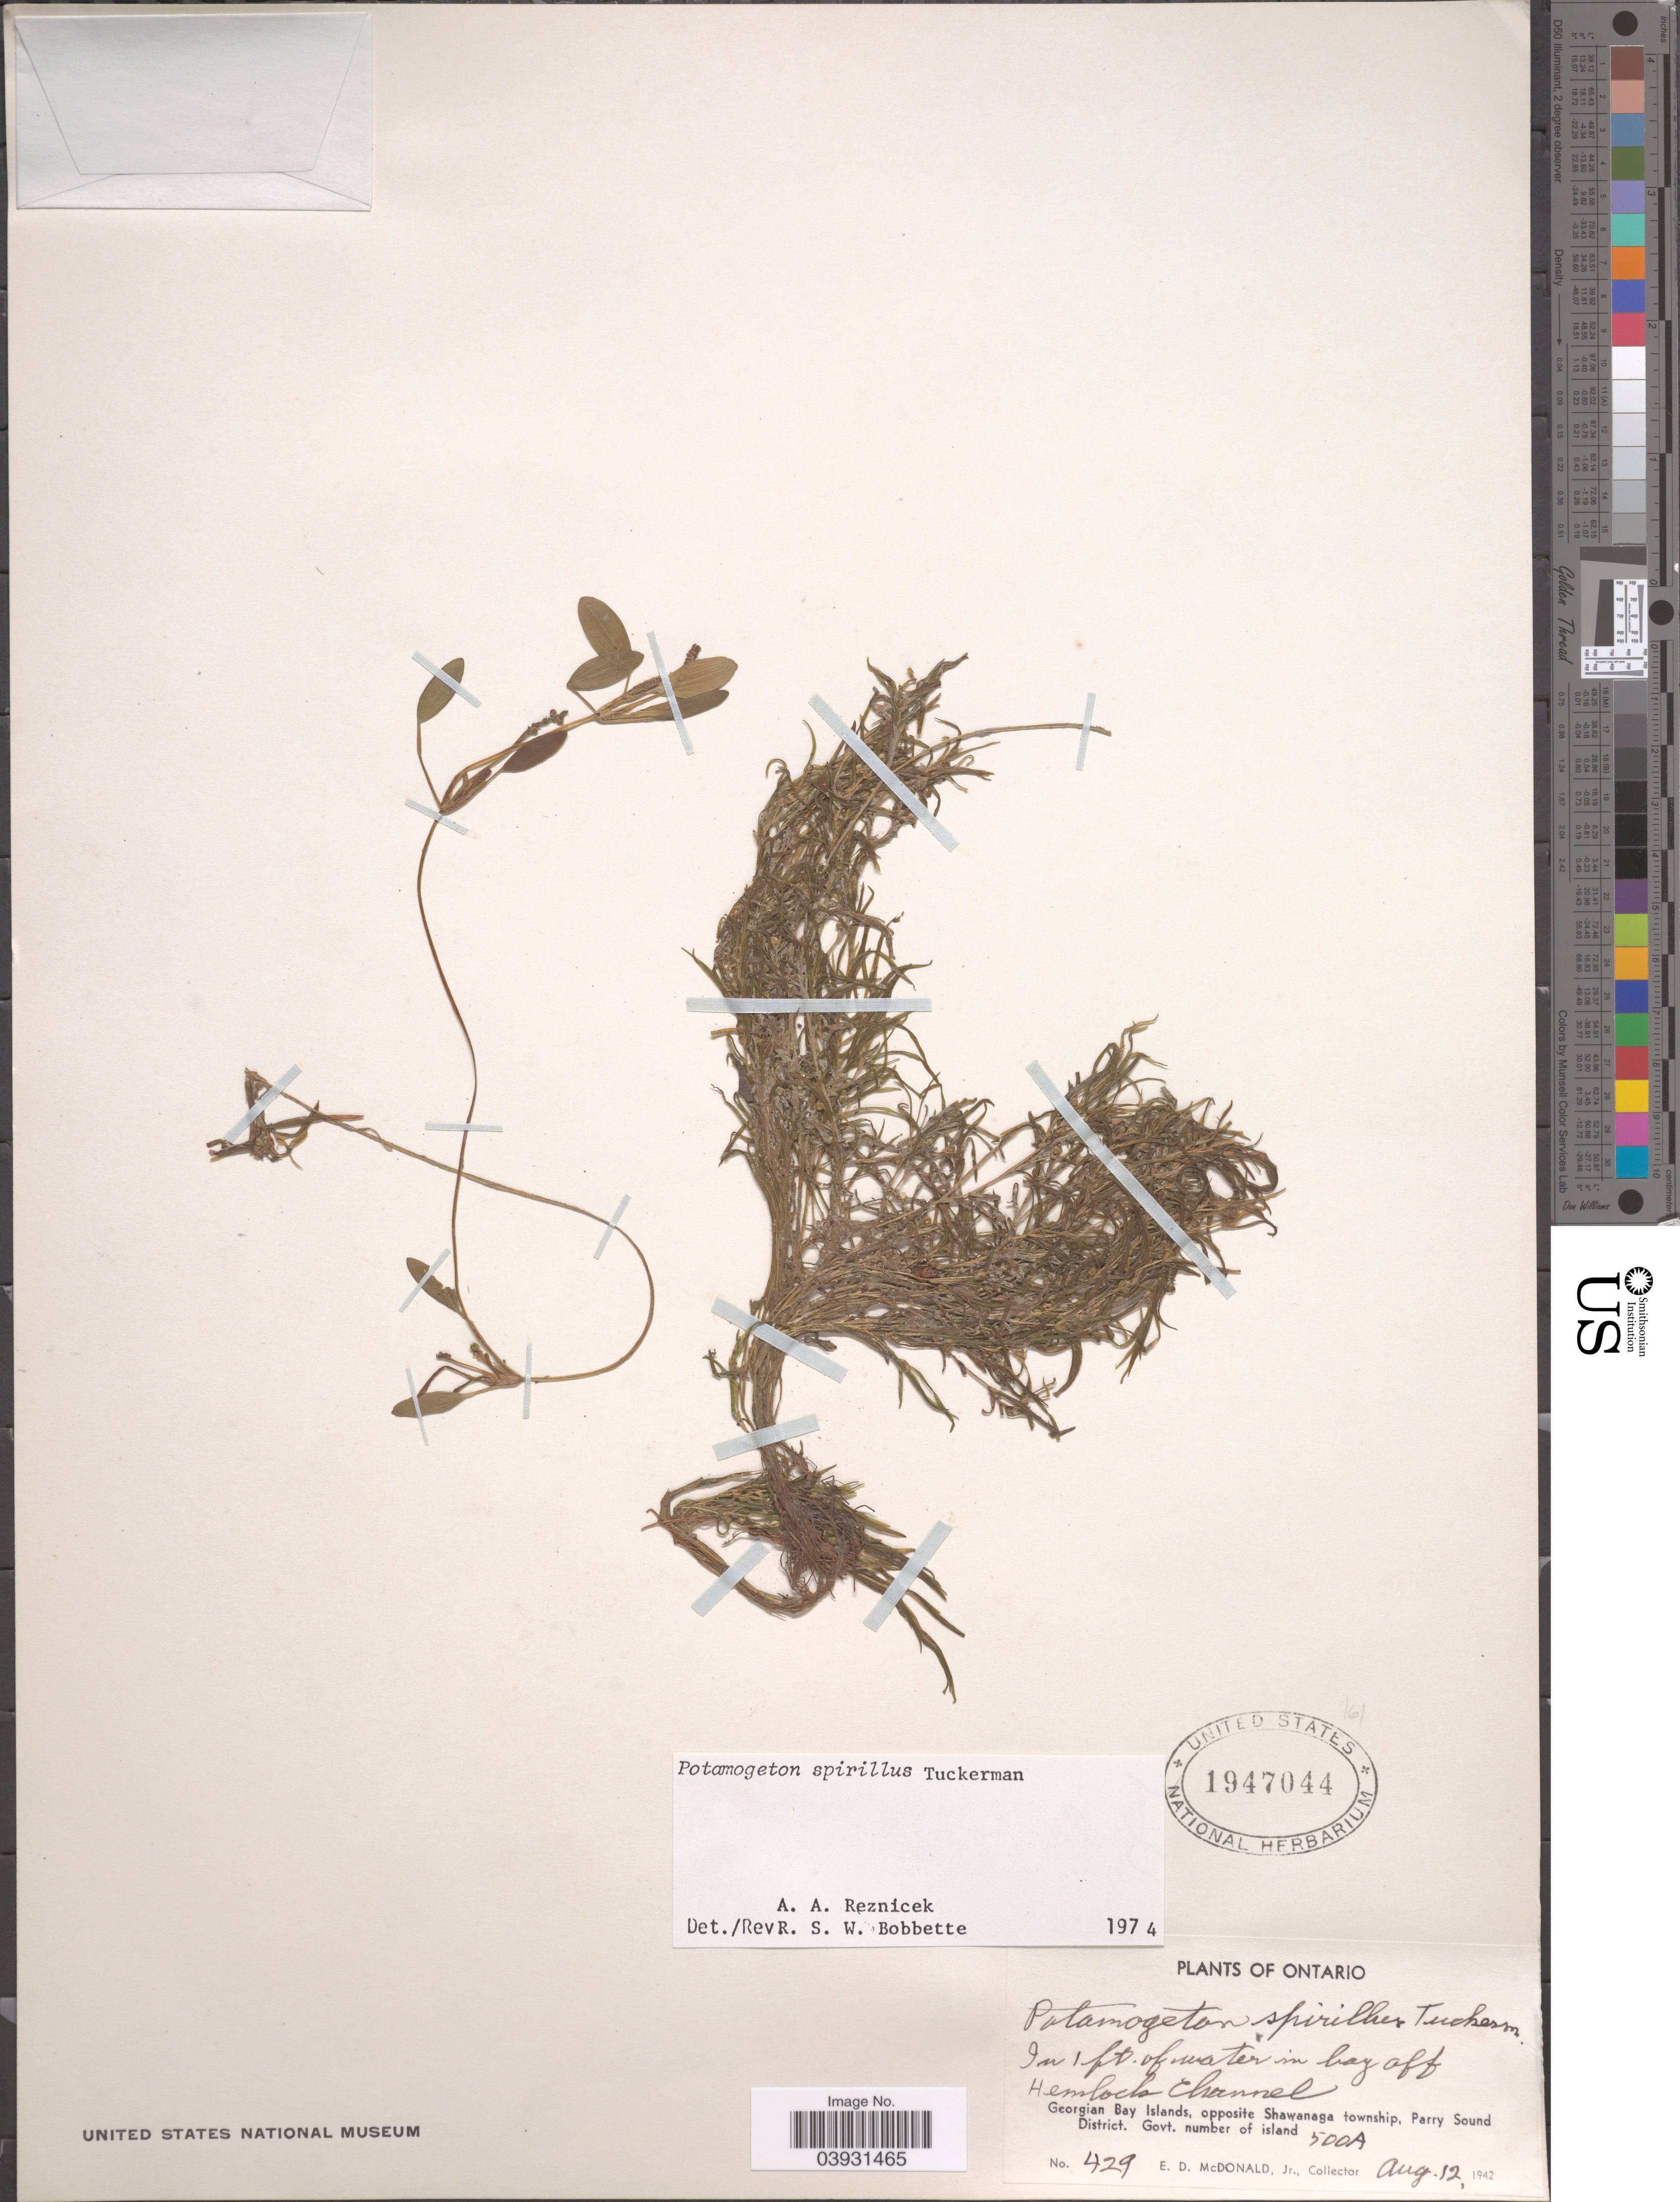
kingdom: Plantae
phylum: Tracheophyta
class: Liliopsida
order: Alismatales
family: Potamogetonaceae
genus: Potamogeton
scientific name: Potamogeton spirillus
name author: Tuck.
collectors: E. D. McDonald Jr.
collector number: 429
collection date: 1942-08-12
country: Canada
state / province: Ontario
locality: Hemlock Channel. Georgian Bay Islands, opposite Shawanaga township, Parry Sound District. Govt. number of island 500A.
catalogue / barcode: US 1947044